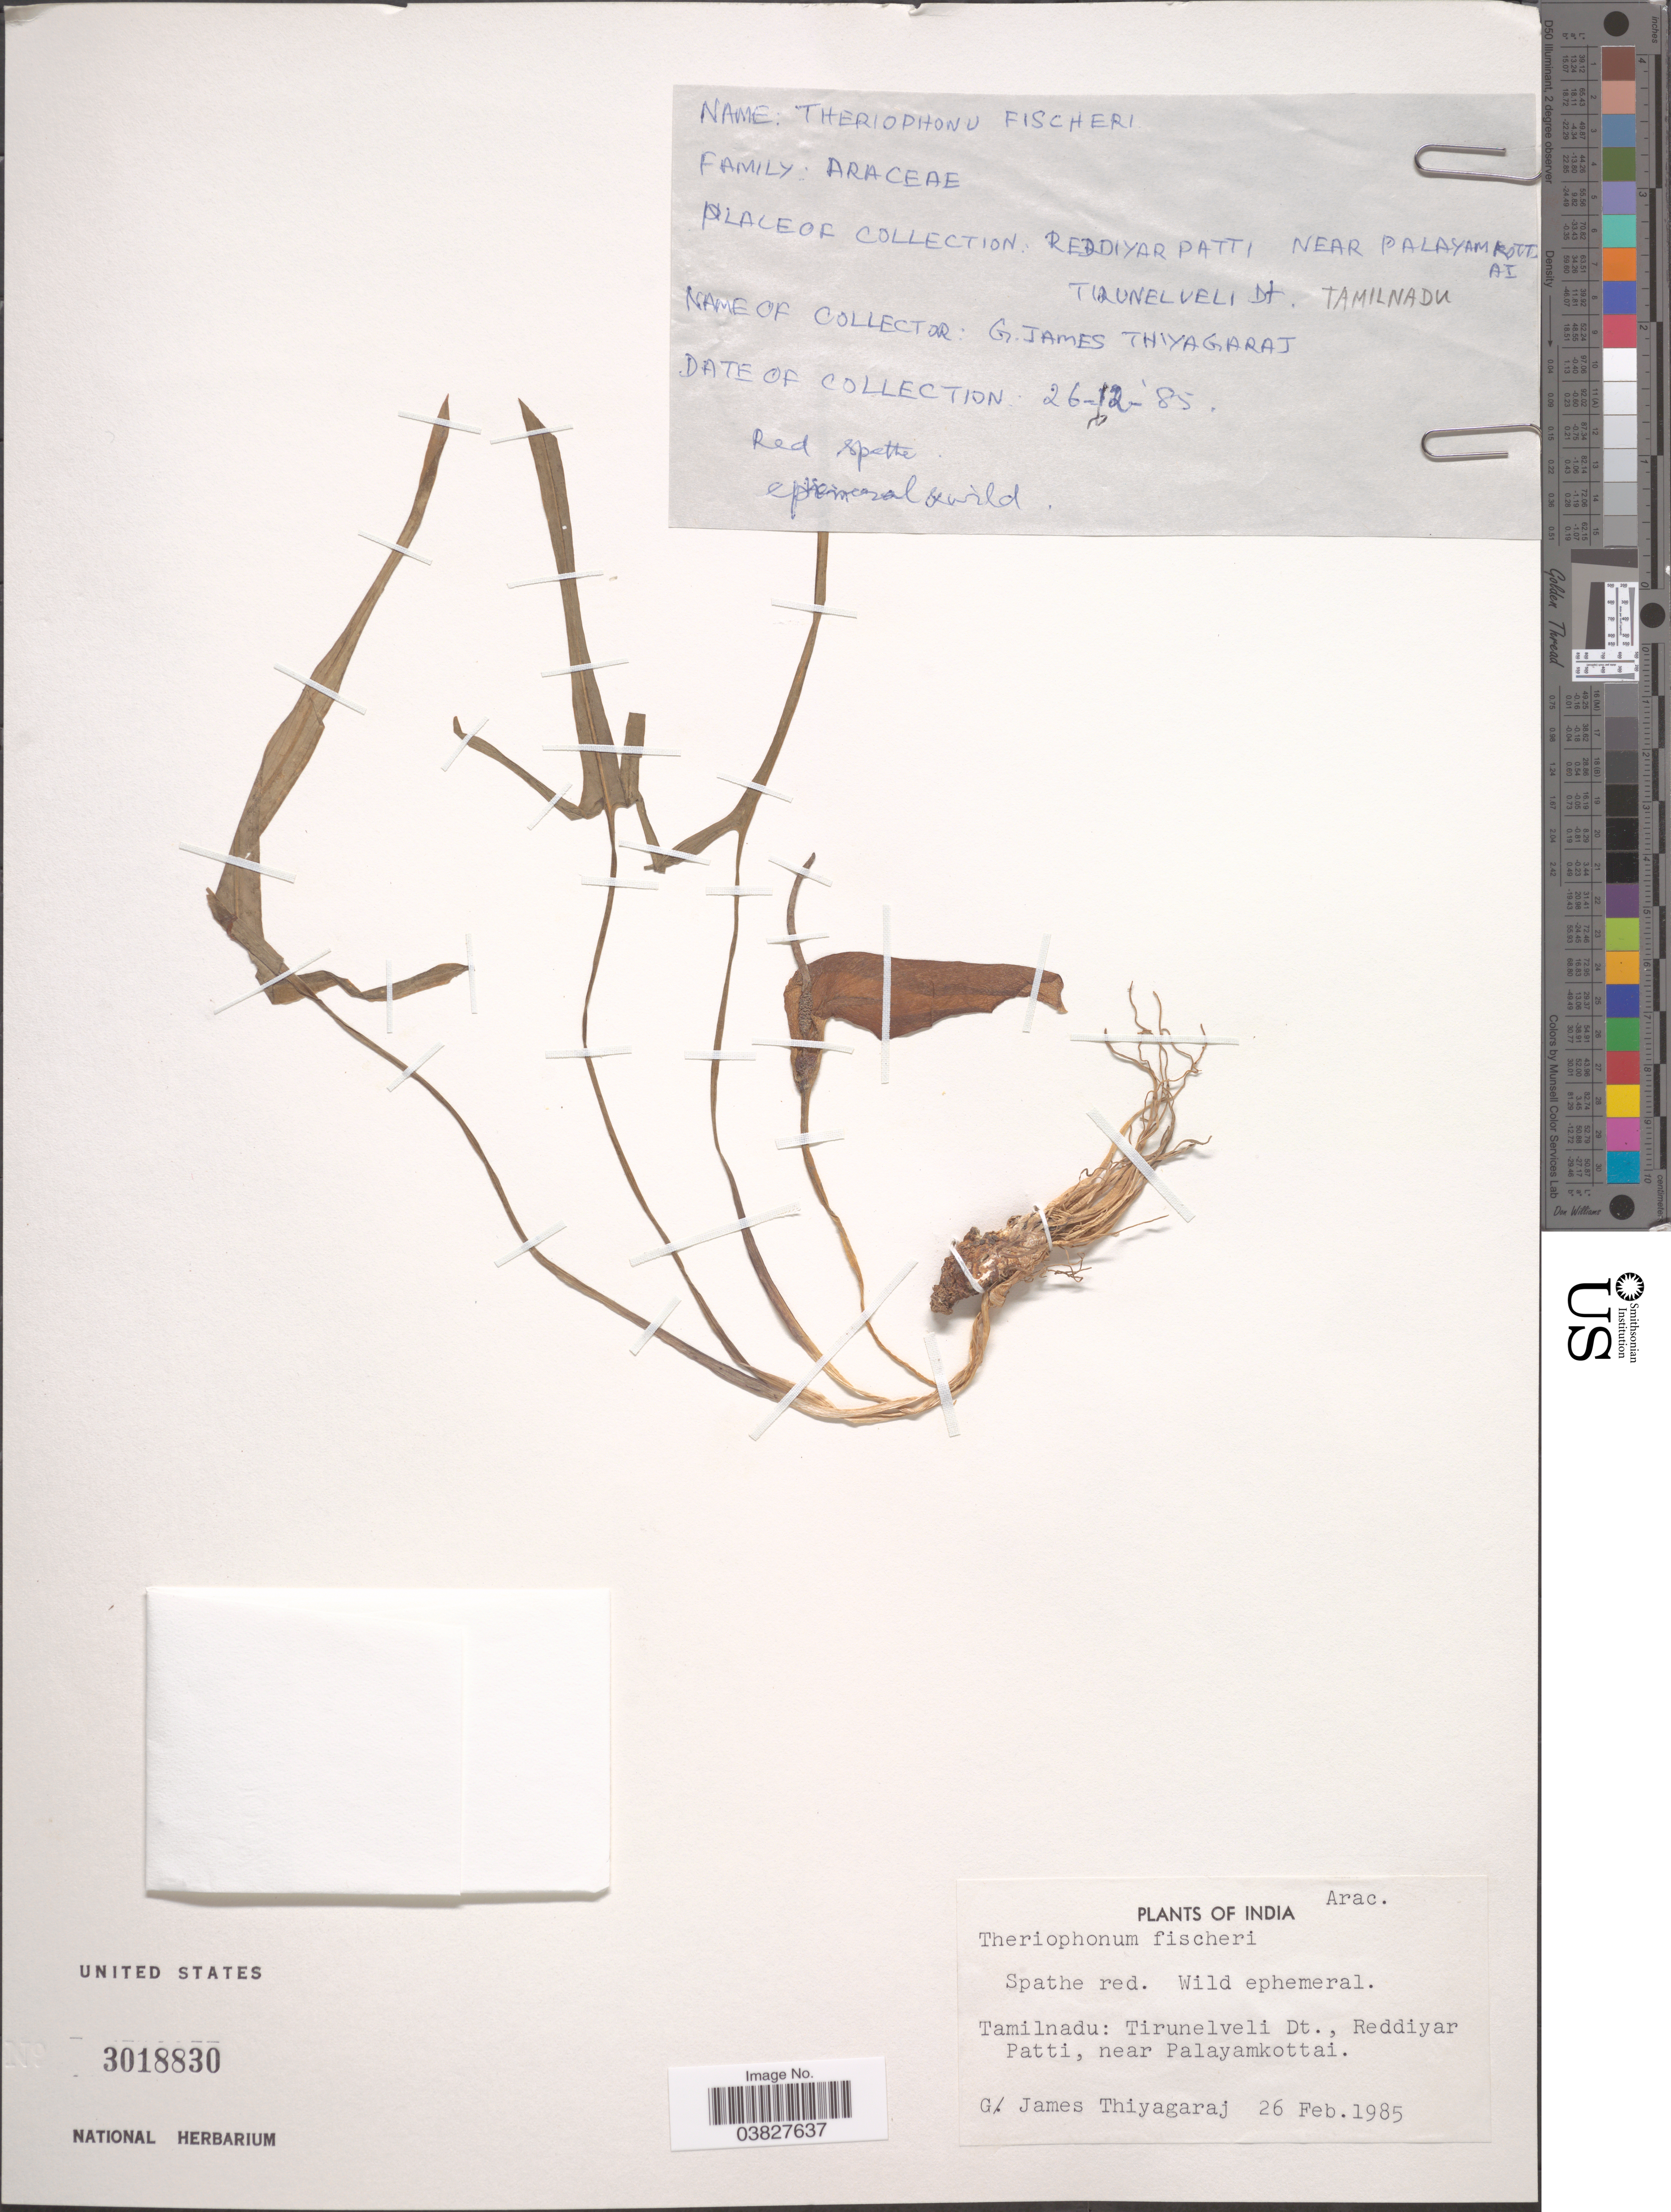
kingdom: Plantae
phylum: Tracheophyta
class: Liliopsida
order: Alismatales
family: Araceae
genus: Theriophonum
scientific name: Theriophonum fischeri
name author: Sivad.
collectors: G. Thiyagaraj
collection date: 1985-02-26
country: India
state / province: Tamil Nadu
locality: Tamilnadu: Tirunelveli Dt., Reddiyar Patti, near Palayamkottai.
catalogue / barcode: US 3018830